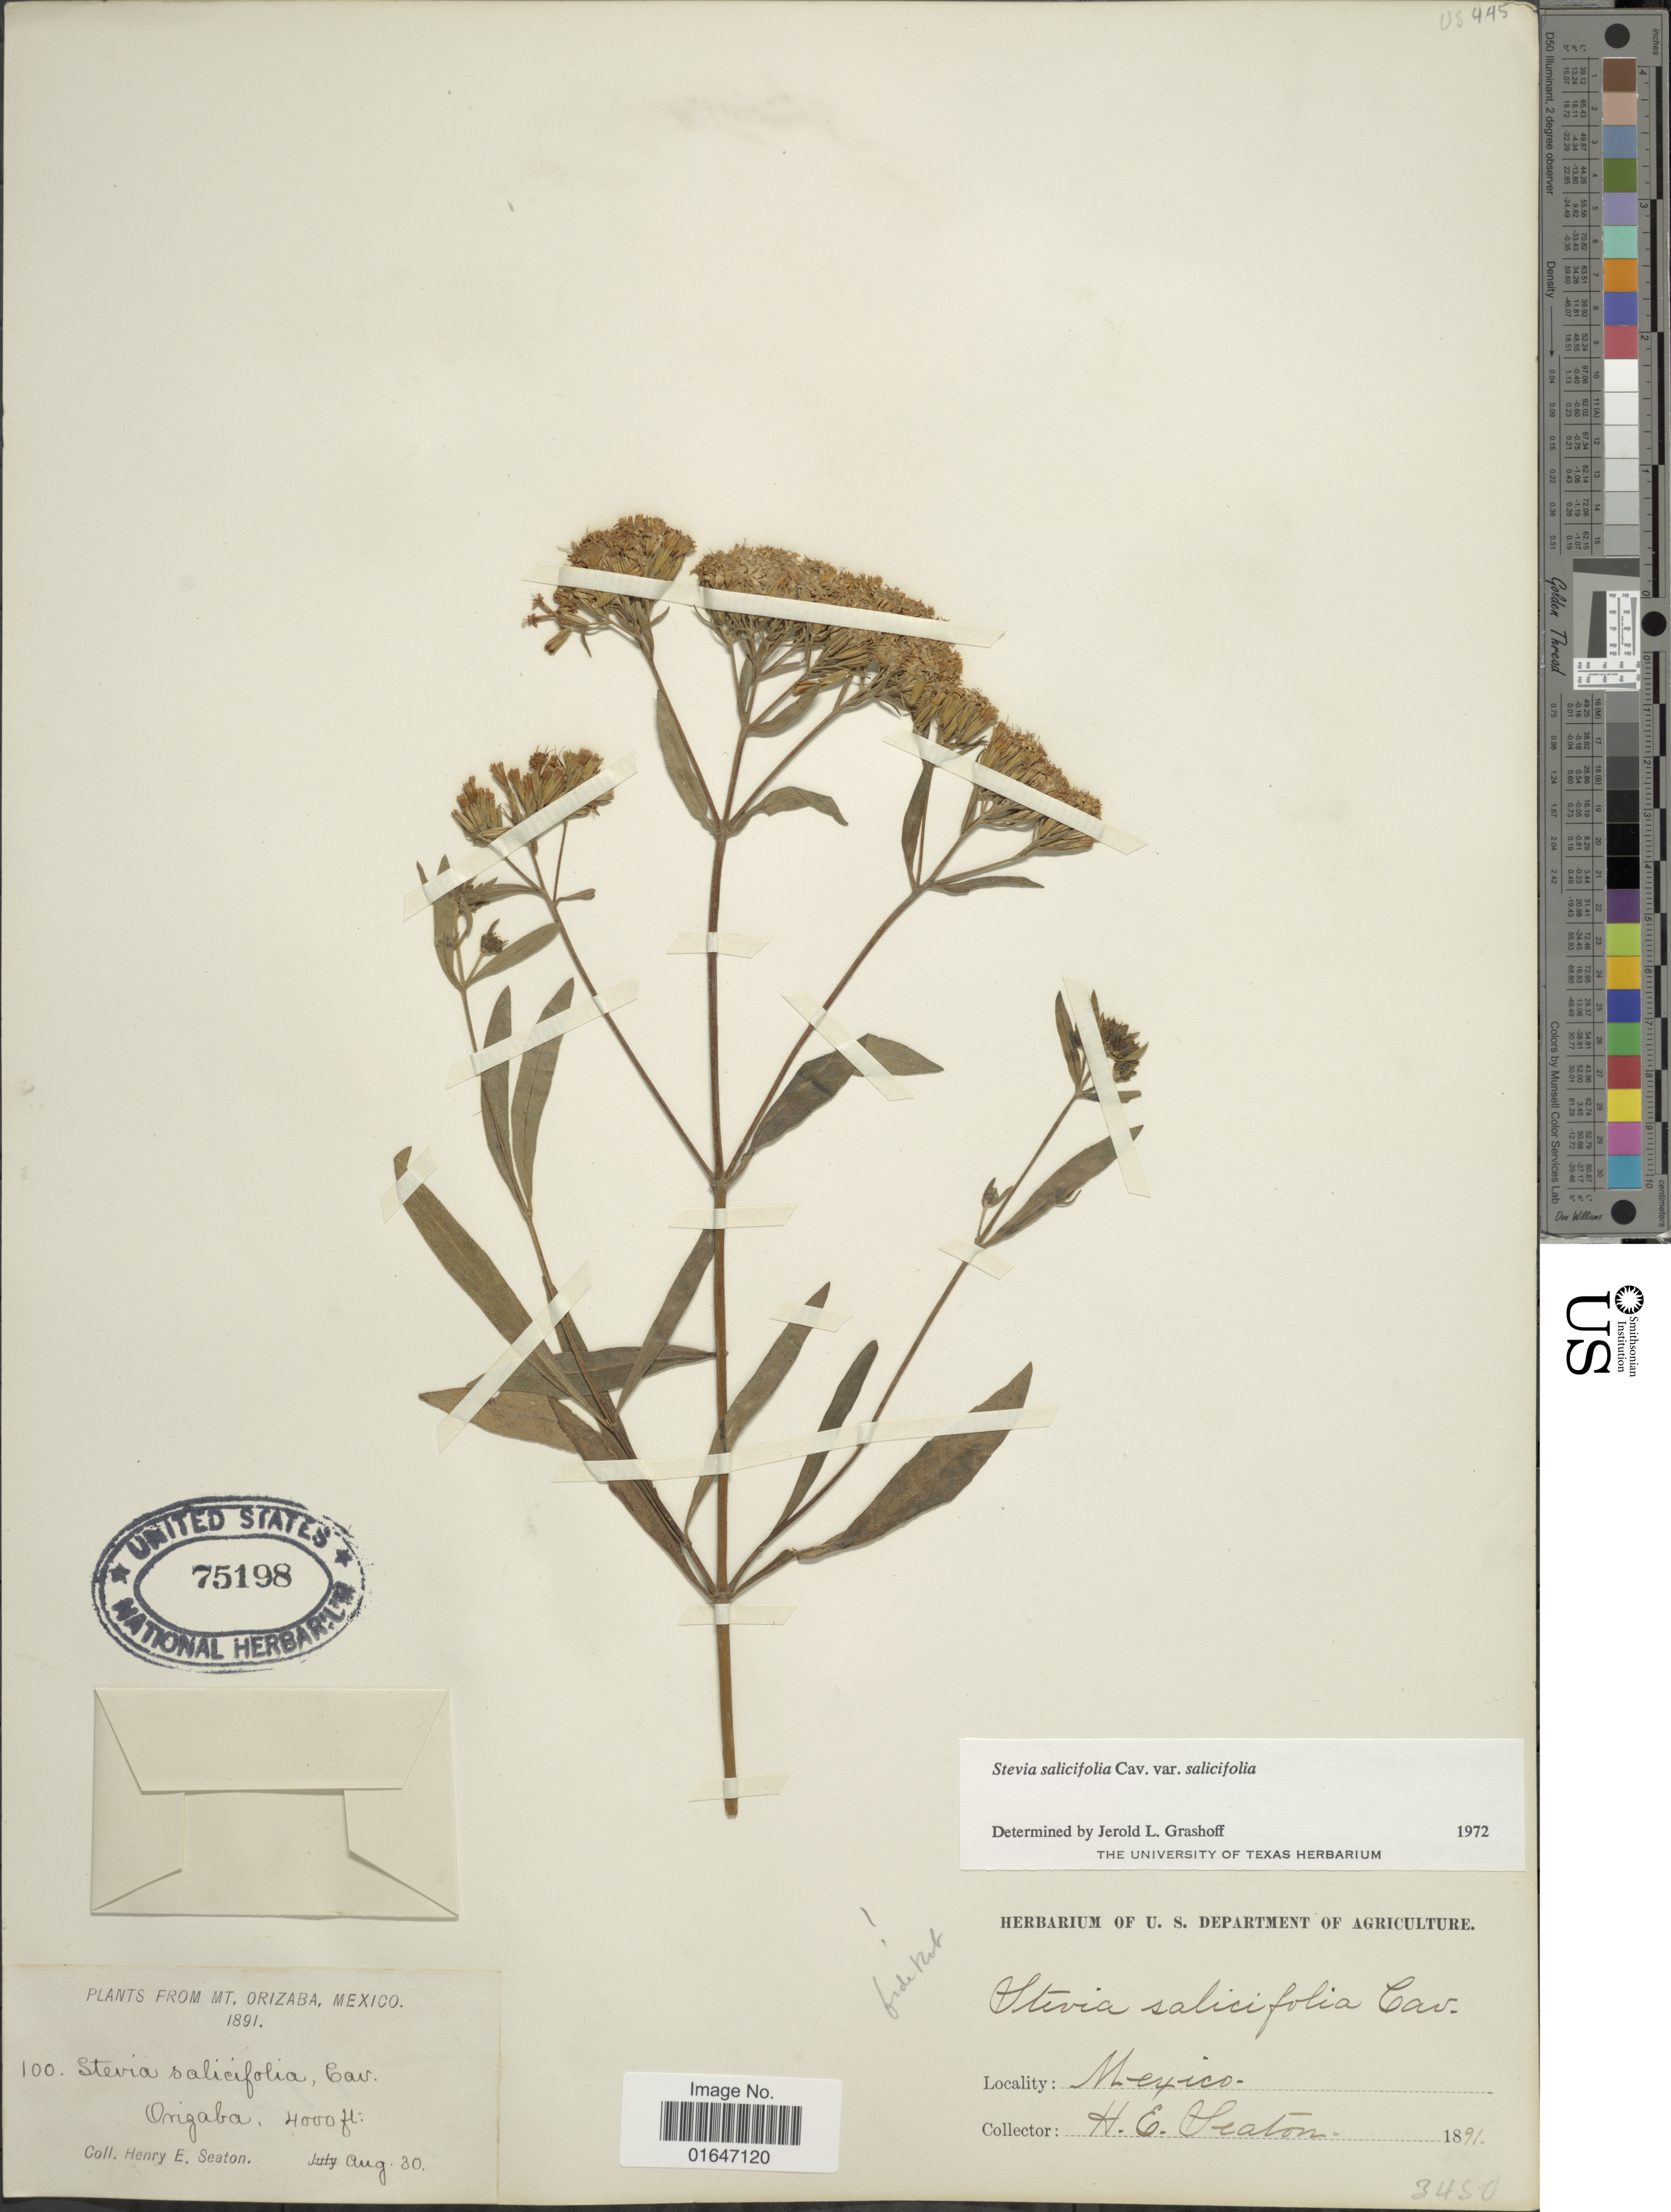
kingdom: Plantae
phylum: Tracheophyta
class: Magnoliopsida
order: Asterales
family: Asteraceae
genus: Stevia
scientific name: Stevia salicifolia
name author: Cav.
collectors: H. E. Seaton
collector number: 100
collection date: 1891-08-30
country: Mexico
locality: Mt. Orizaba, Orizaba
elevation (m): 1219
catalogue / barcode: US 75198